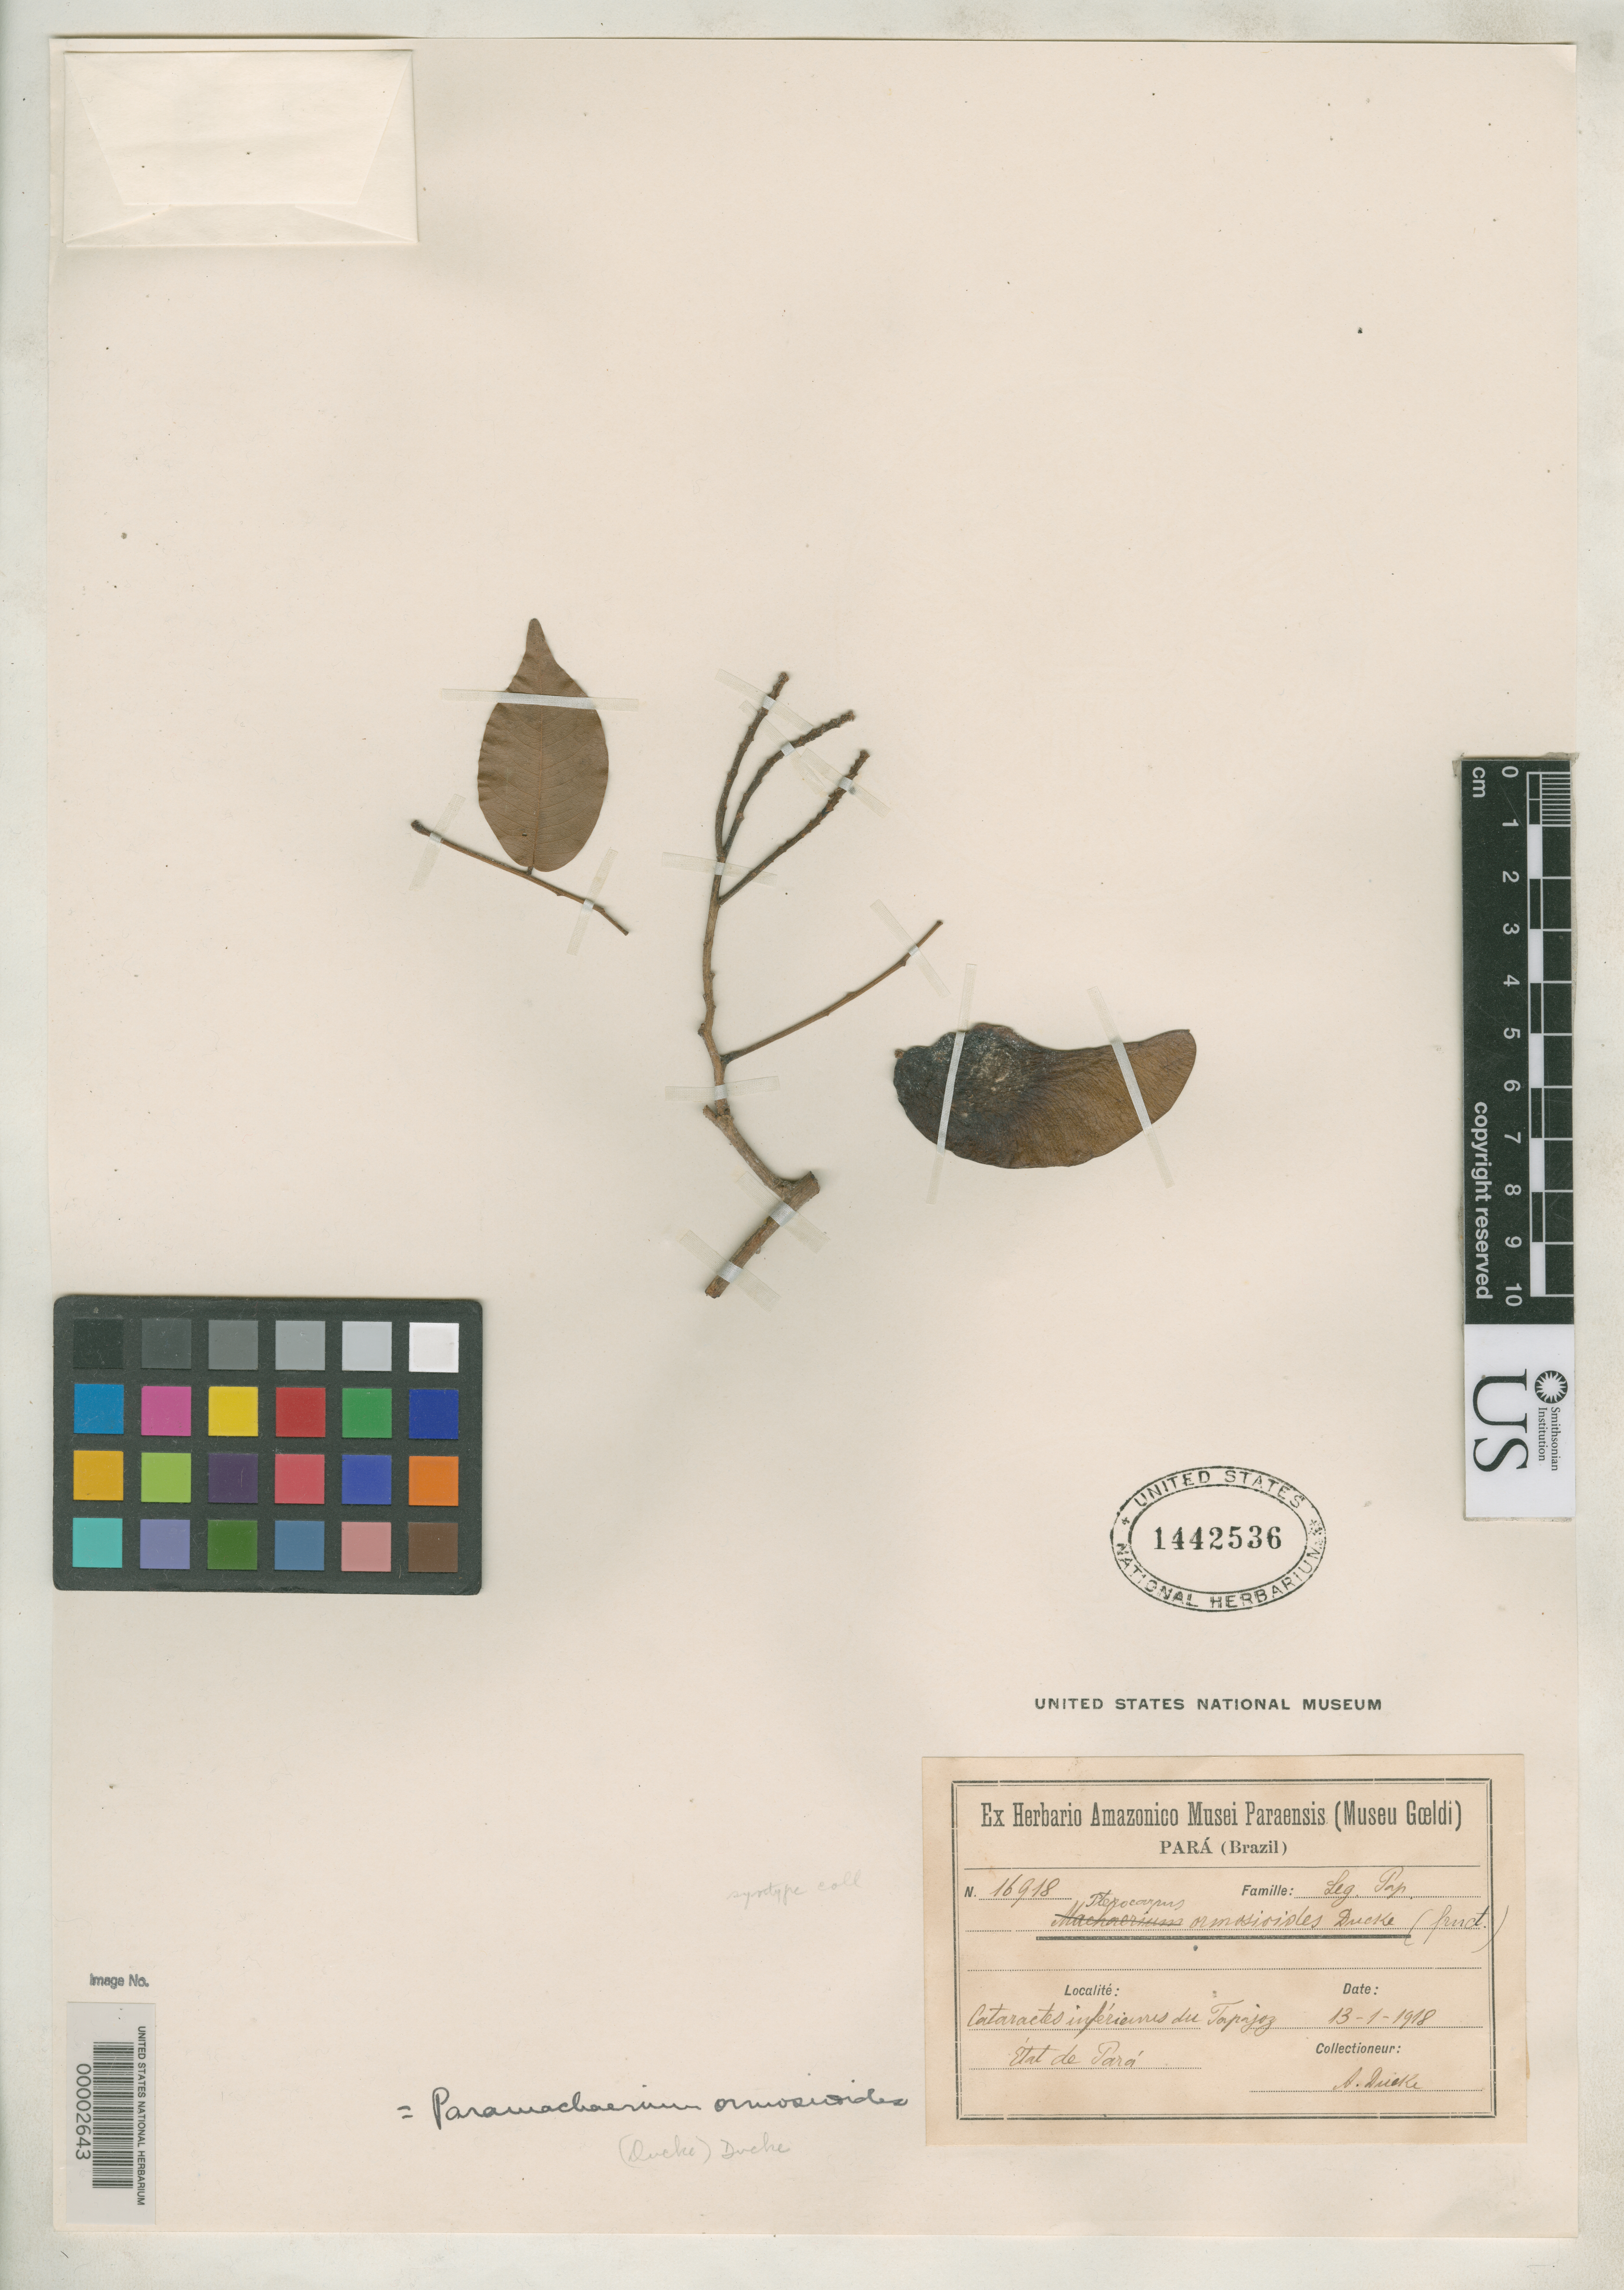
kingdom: Plantae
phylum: Tracheophyta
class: Magnoliopsida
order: Fabales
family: Fabaceae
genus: Pterocarpus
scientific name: Pterocarpus ormosioides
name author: Ducke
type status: Syntype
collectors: A. Ducke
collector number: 16918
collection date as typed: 13 Jan 1918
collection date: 1918-01-13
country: Brazil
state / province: Pará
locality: Near Periquito.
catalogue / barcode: US 1442536